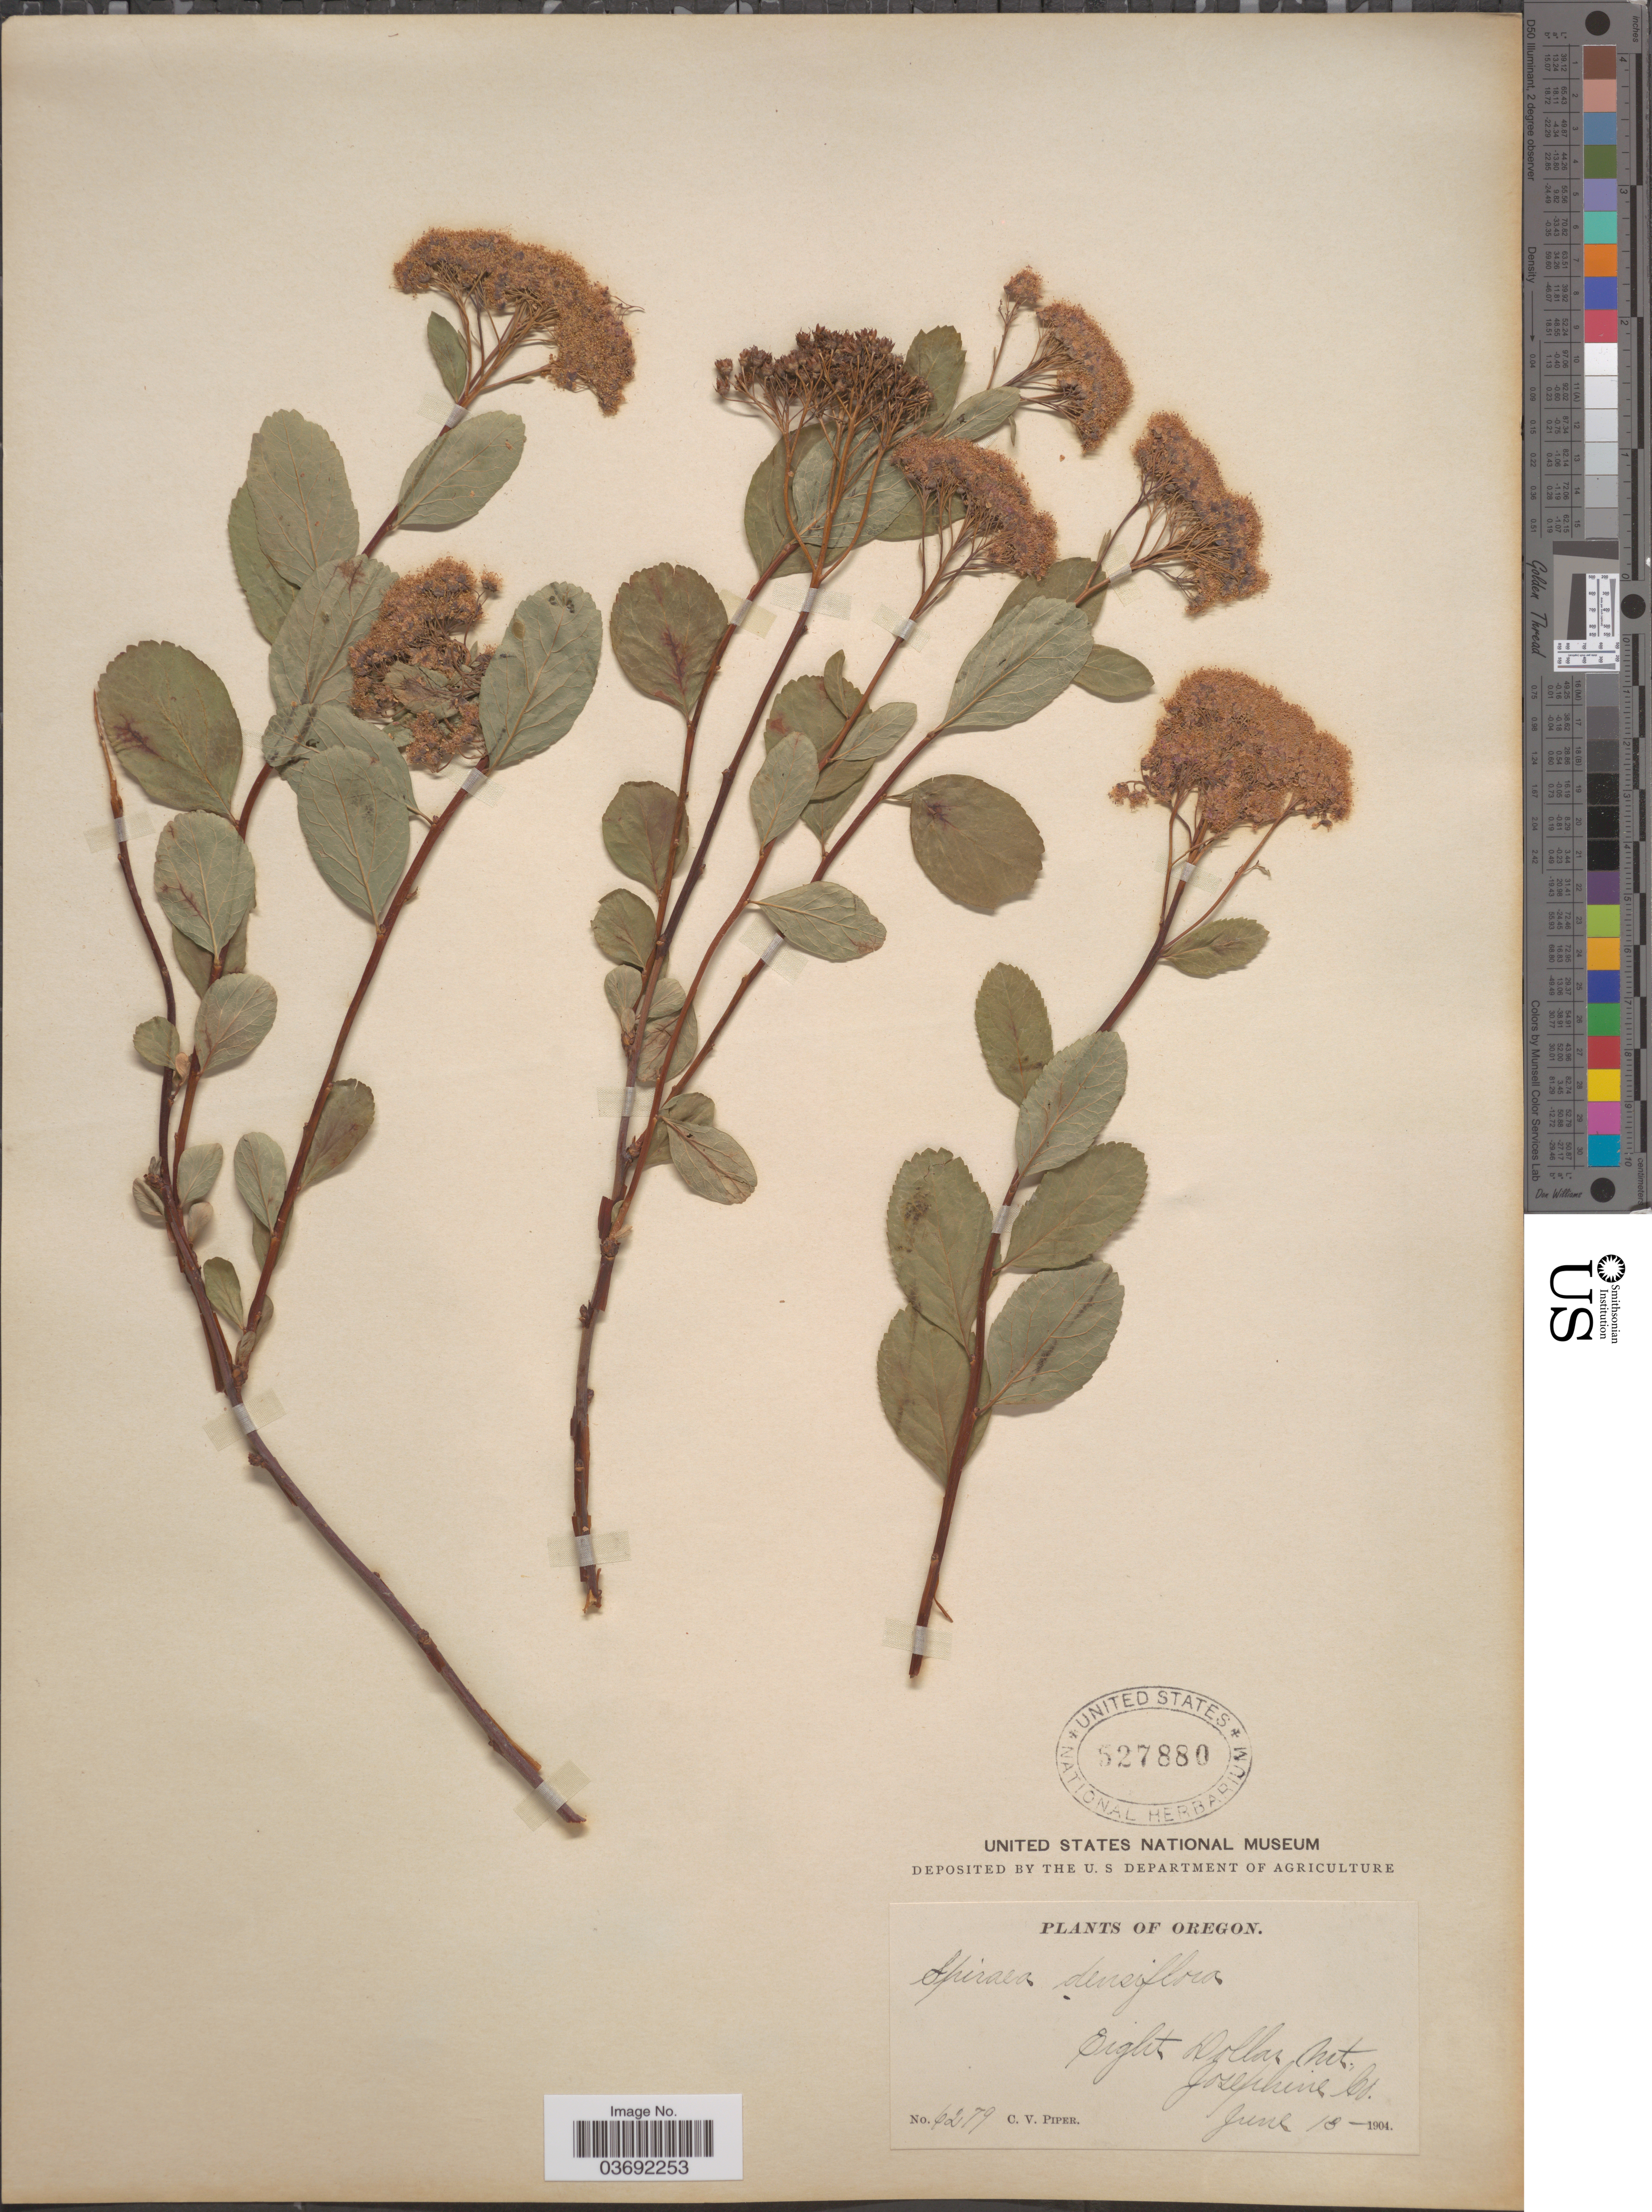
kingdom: Plantae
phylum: Tracheophyta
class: Magnoliopsida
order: Rosales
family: Rosaceae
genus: Spiraea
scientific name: Spiraea densiflora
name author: Nutt. ex Greenm.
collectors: C. V. Piper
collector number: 6279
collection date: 1904-06-13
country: United States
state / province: Oregon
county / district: Josephine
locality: Eight Dollar Mt. Josephine Co.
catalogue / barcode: US 527880